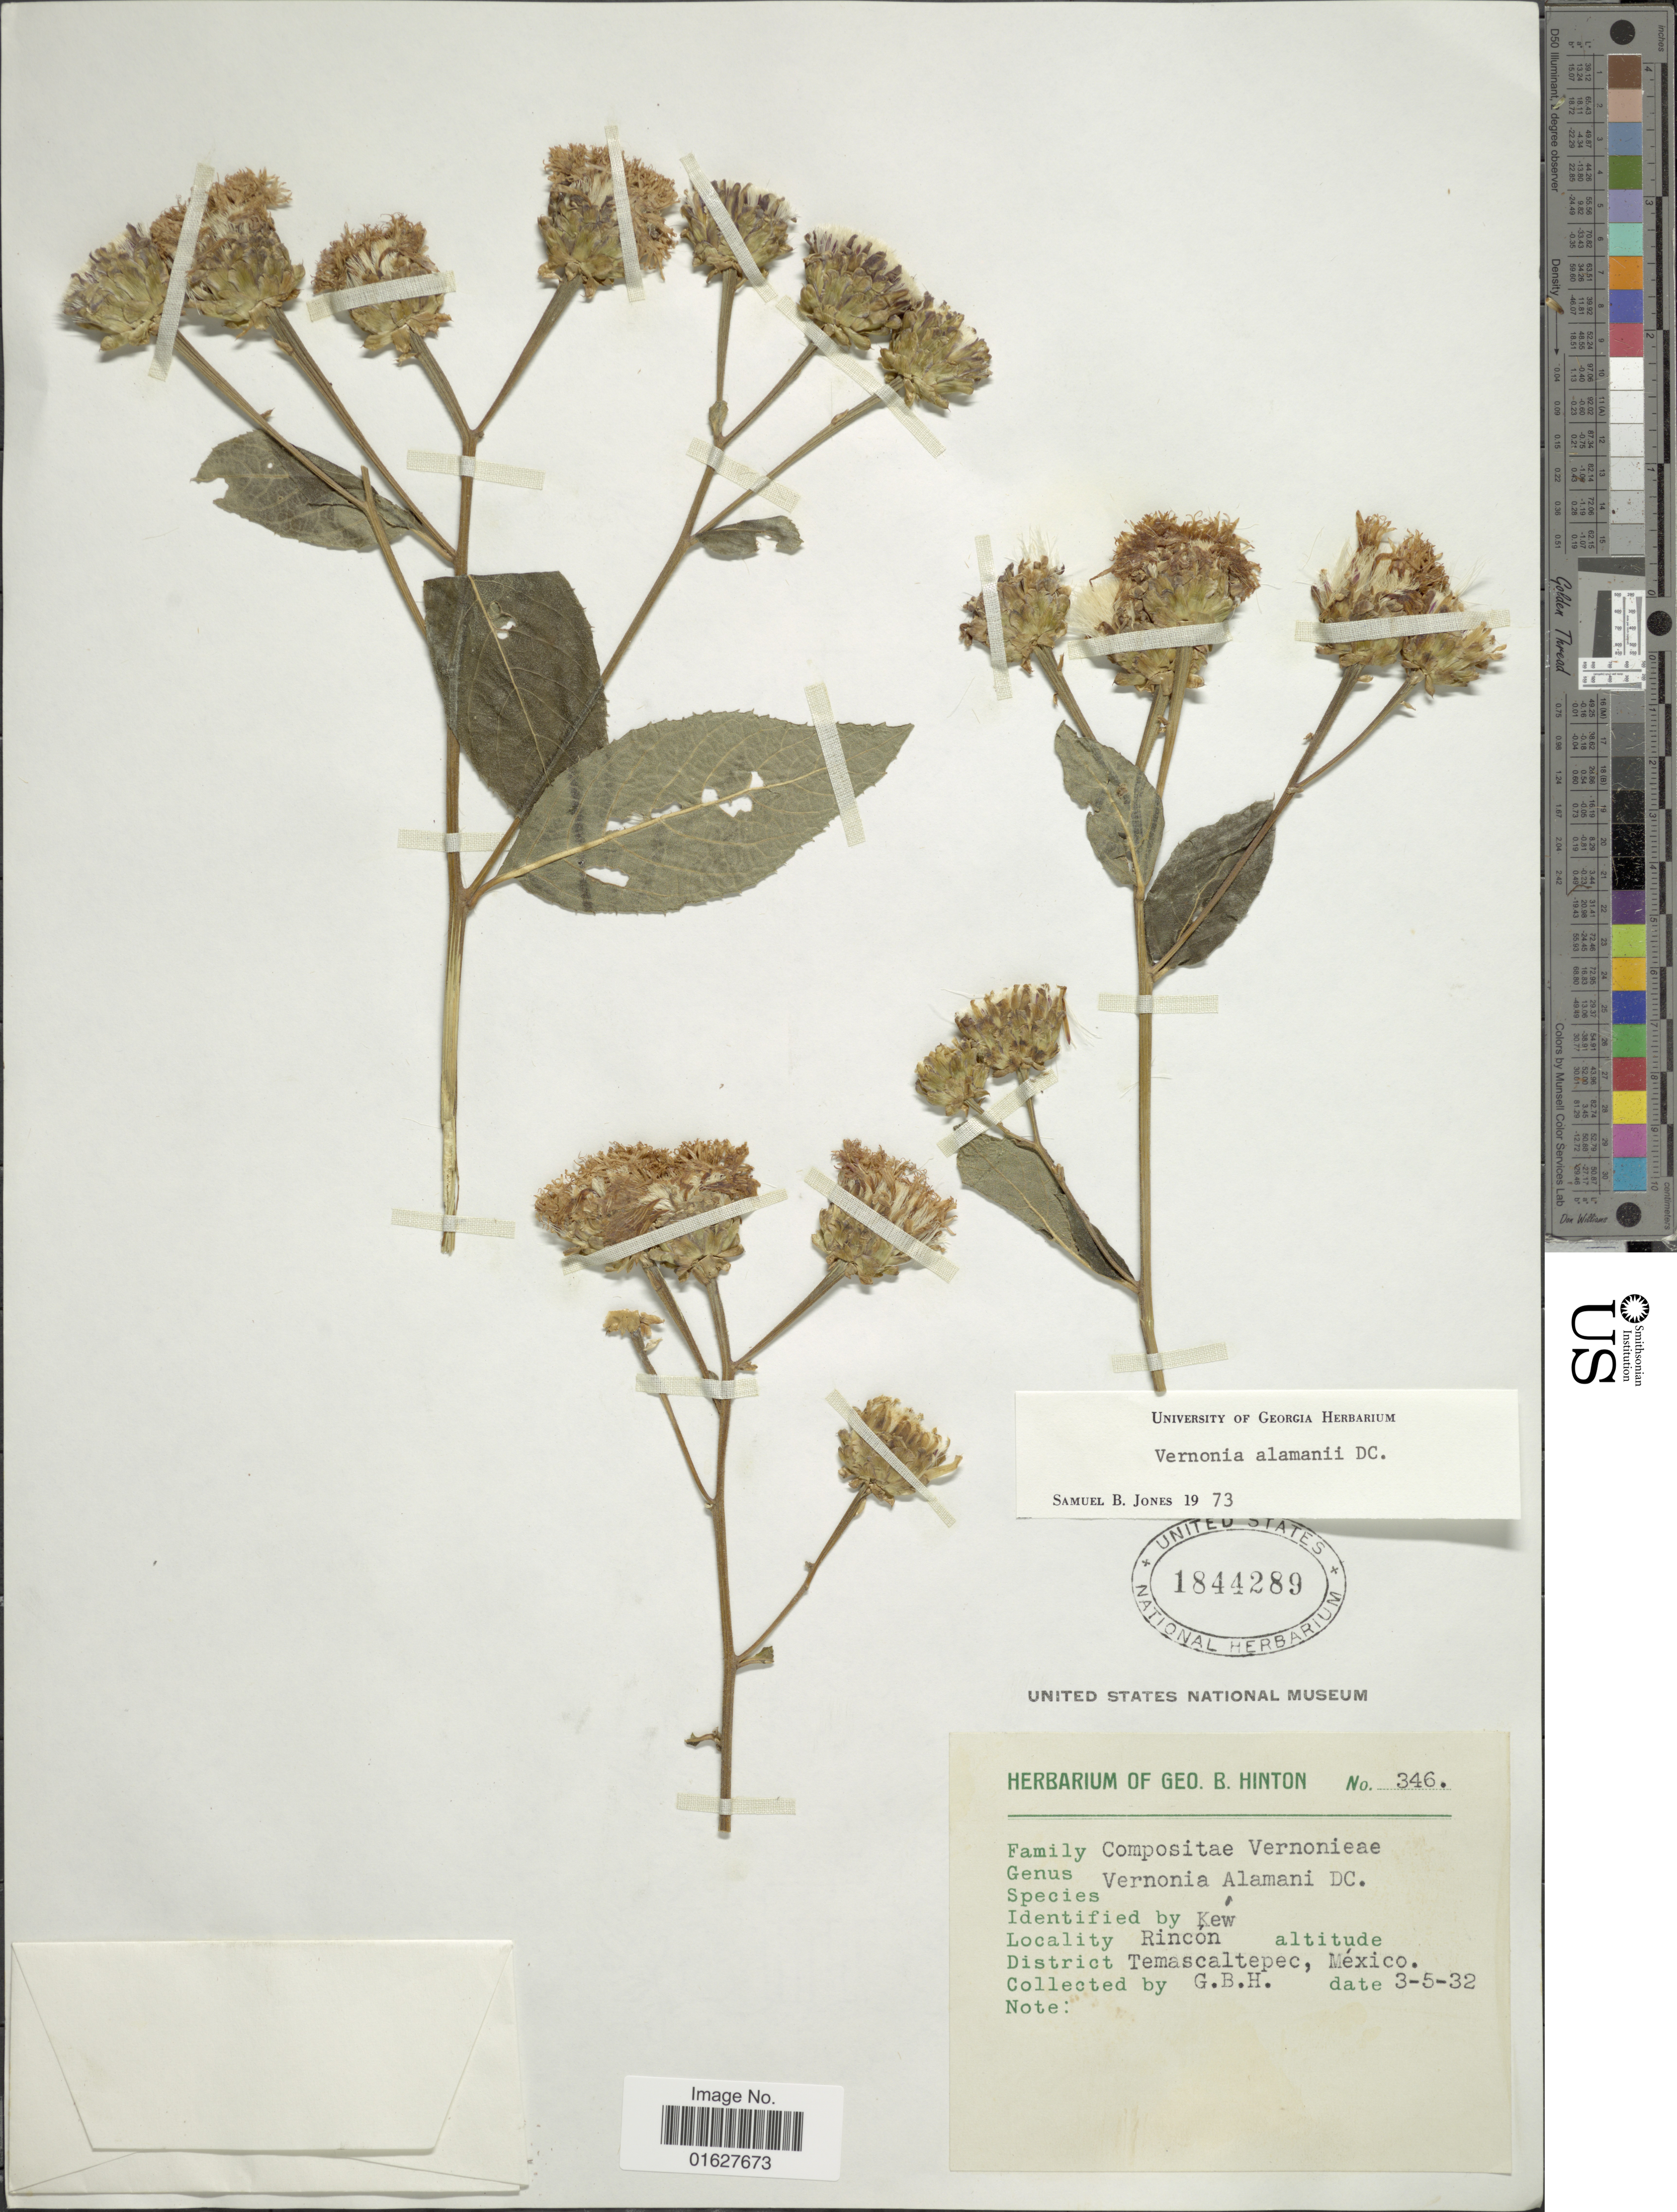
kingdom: Plantae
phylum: Tracheophyta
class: Magnoliopsida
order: Asterales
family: Asteraceae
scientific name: Vickianthus alamanii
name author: (DC.) H. Rob.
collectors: G. B. Hinton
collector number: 346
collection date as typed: Transcribed d/m/y: 3/5/32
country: Mexico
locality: Rincon, District Temascaltepec, México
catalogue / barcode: US 1844289